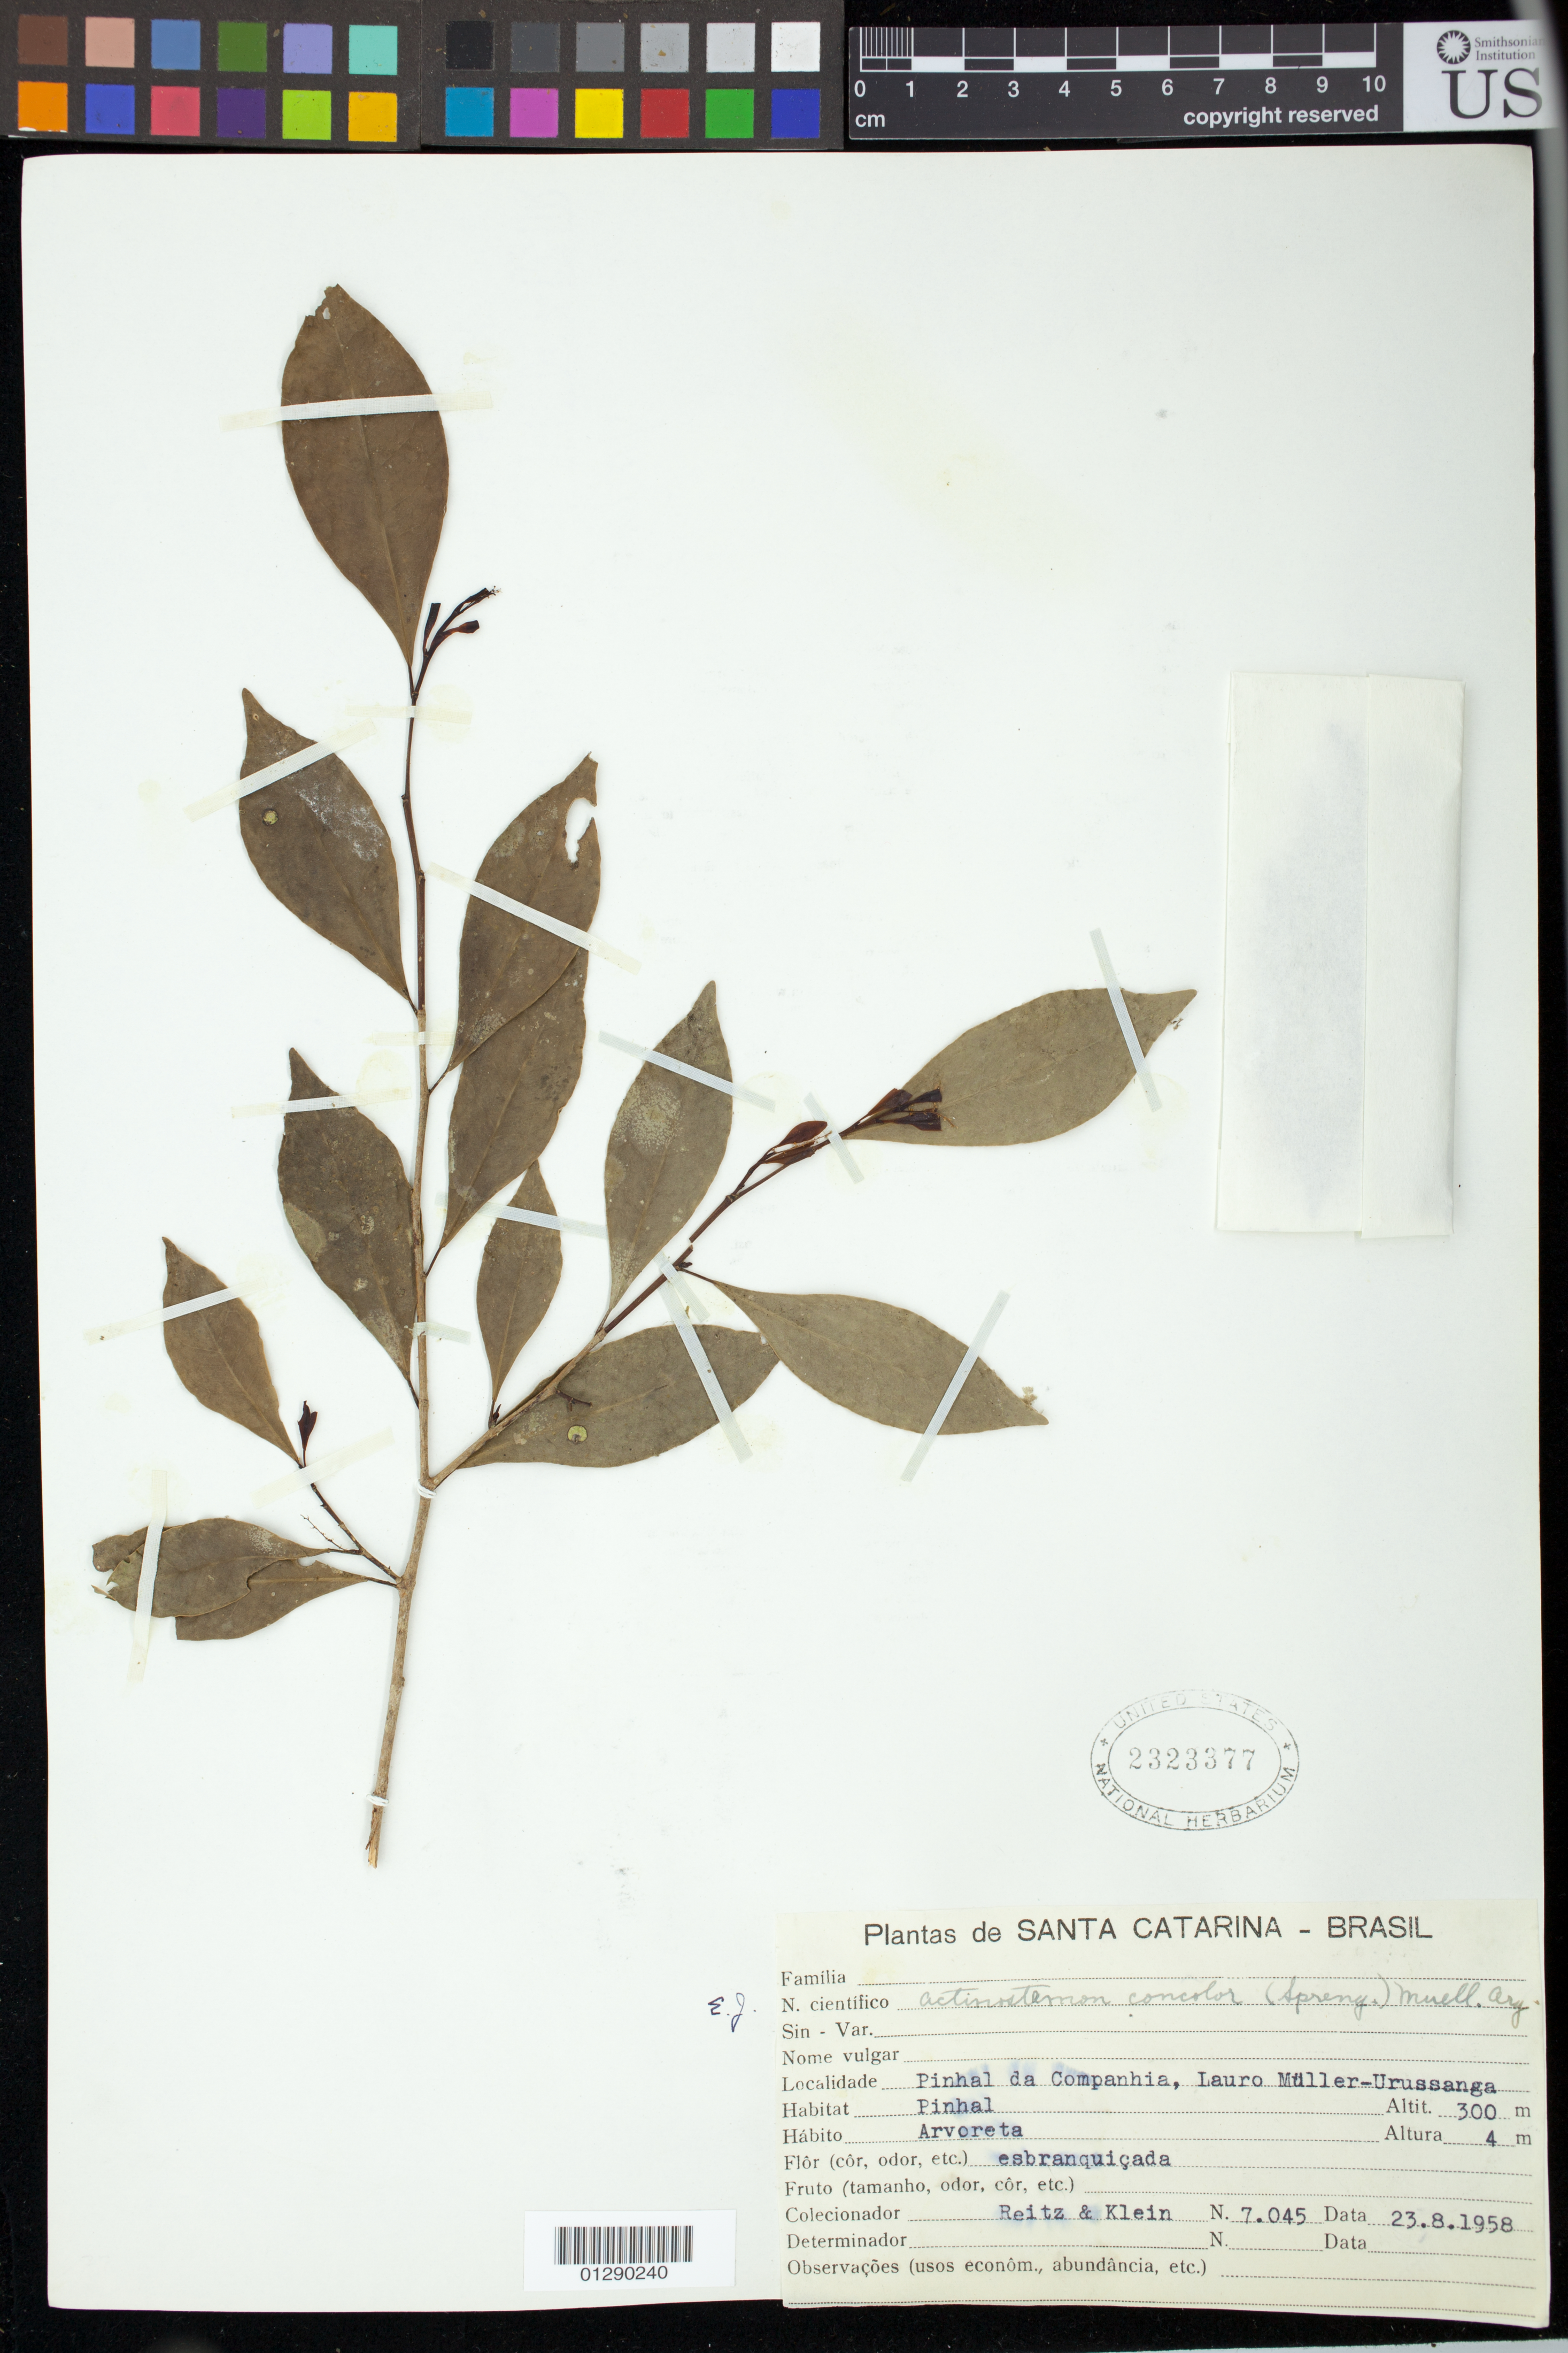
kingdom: Plantae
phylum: Tracheophyta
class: Magnoliopsida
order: Malpighiales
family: Euphorbiaceae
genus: Actinostemon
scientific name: Actinostemon concolor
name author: (Spreng.) Müll. Arg.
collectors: -- Reitz & Klein, --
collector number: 7045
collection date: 1958-08-23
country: Brazil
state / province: Santa Catarina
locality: Pinahl Da Companhia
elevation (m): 4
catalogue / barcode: US 2323377